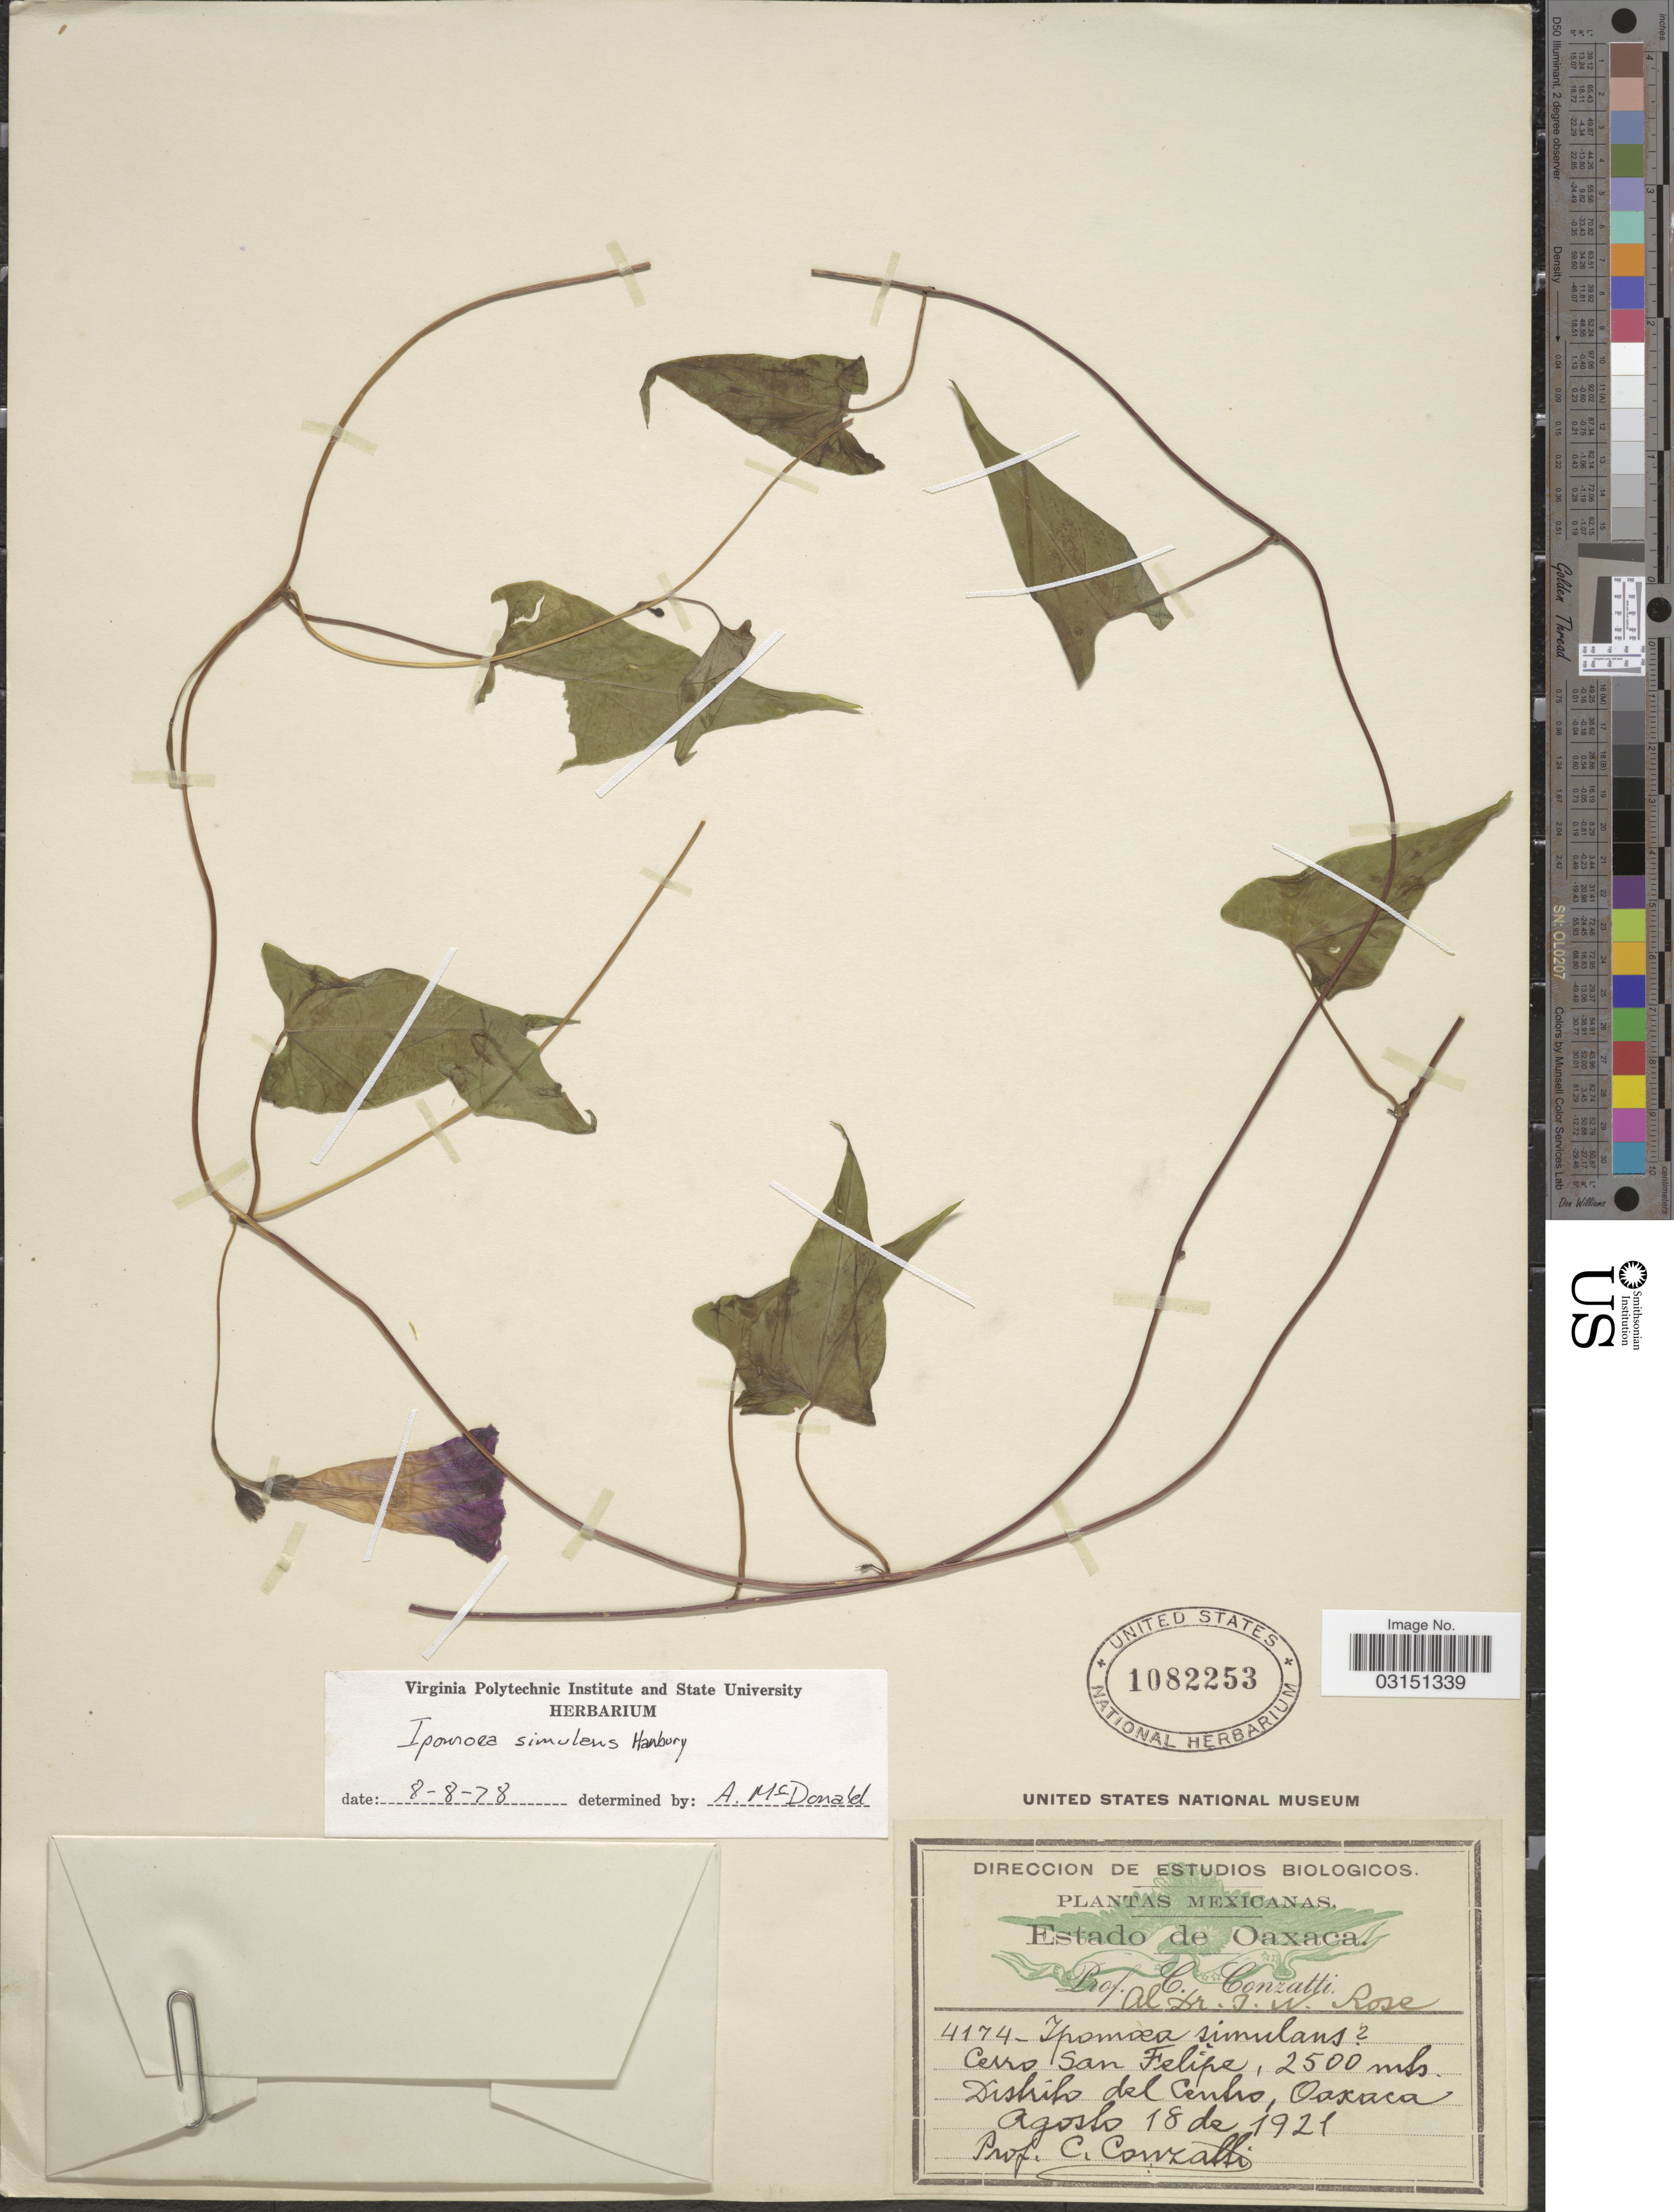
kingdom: Plantae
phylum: Tracheophyta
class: Magnoliopsida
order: Solanales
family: Convolvulaceae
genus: Ipomoea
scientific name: Ipomoea simulans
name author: D. Hanb.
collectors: C. Conzatti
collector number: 4174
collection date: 1921-08-18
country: Mexico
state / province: Oaxaca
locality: Cerro San Felipe. Distrito del Centro.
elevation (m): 2500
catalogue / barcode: US 1082253